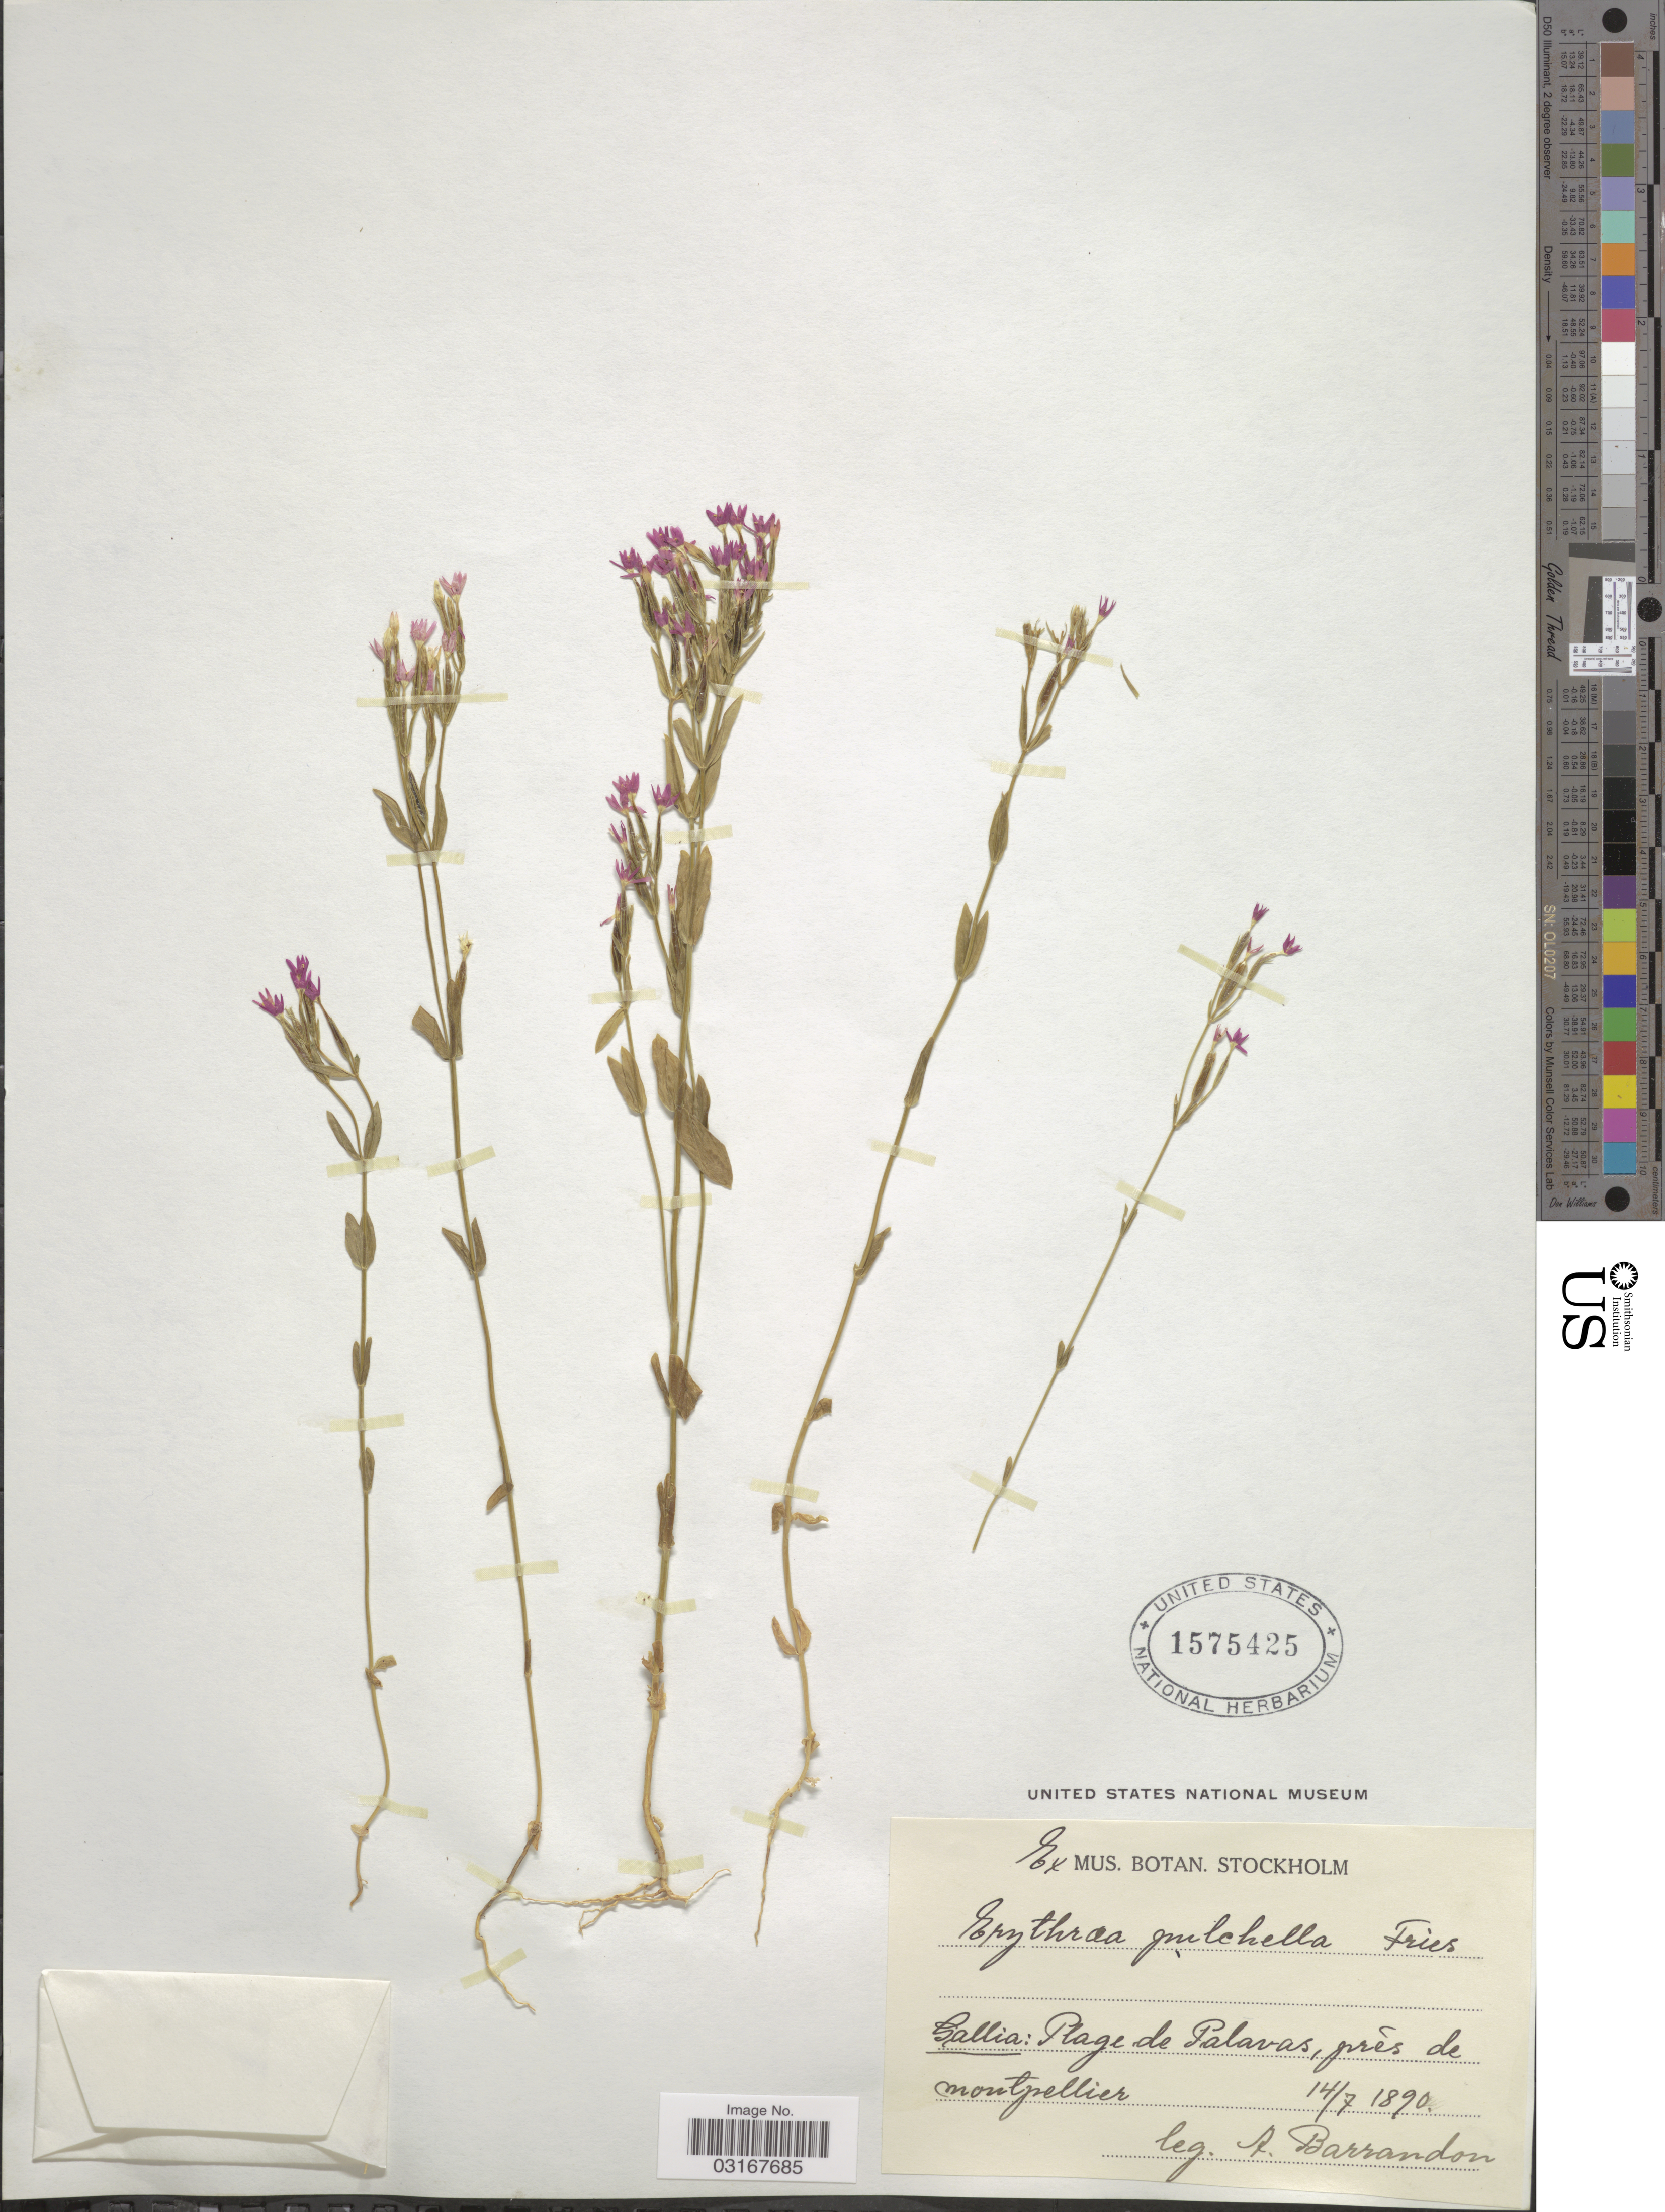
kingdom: Plantae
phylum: Tracheophyta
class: Magnoliopsida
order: Gentianales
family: Gentianaceae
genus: Centaurium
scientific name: Centaurium pulchellum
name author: (Sw.) Druce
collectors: A. Barrandon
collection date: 1890-07-14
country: France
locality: Gallia: Plage de Palavas, près de montpellier.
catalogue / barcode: US 1575425